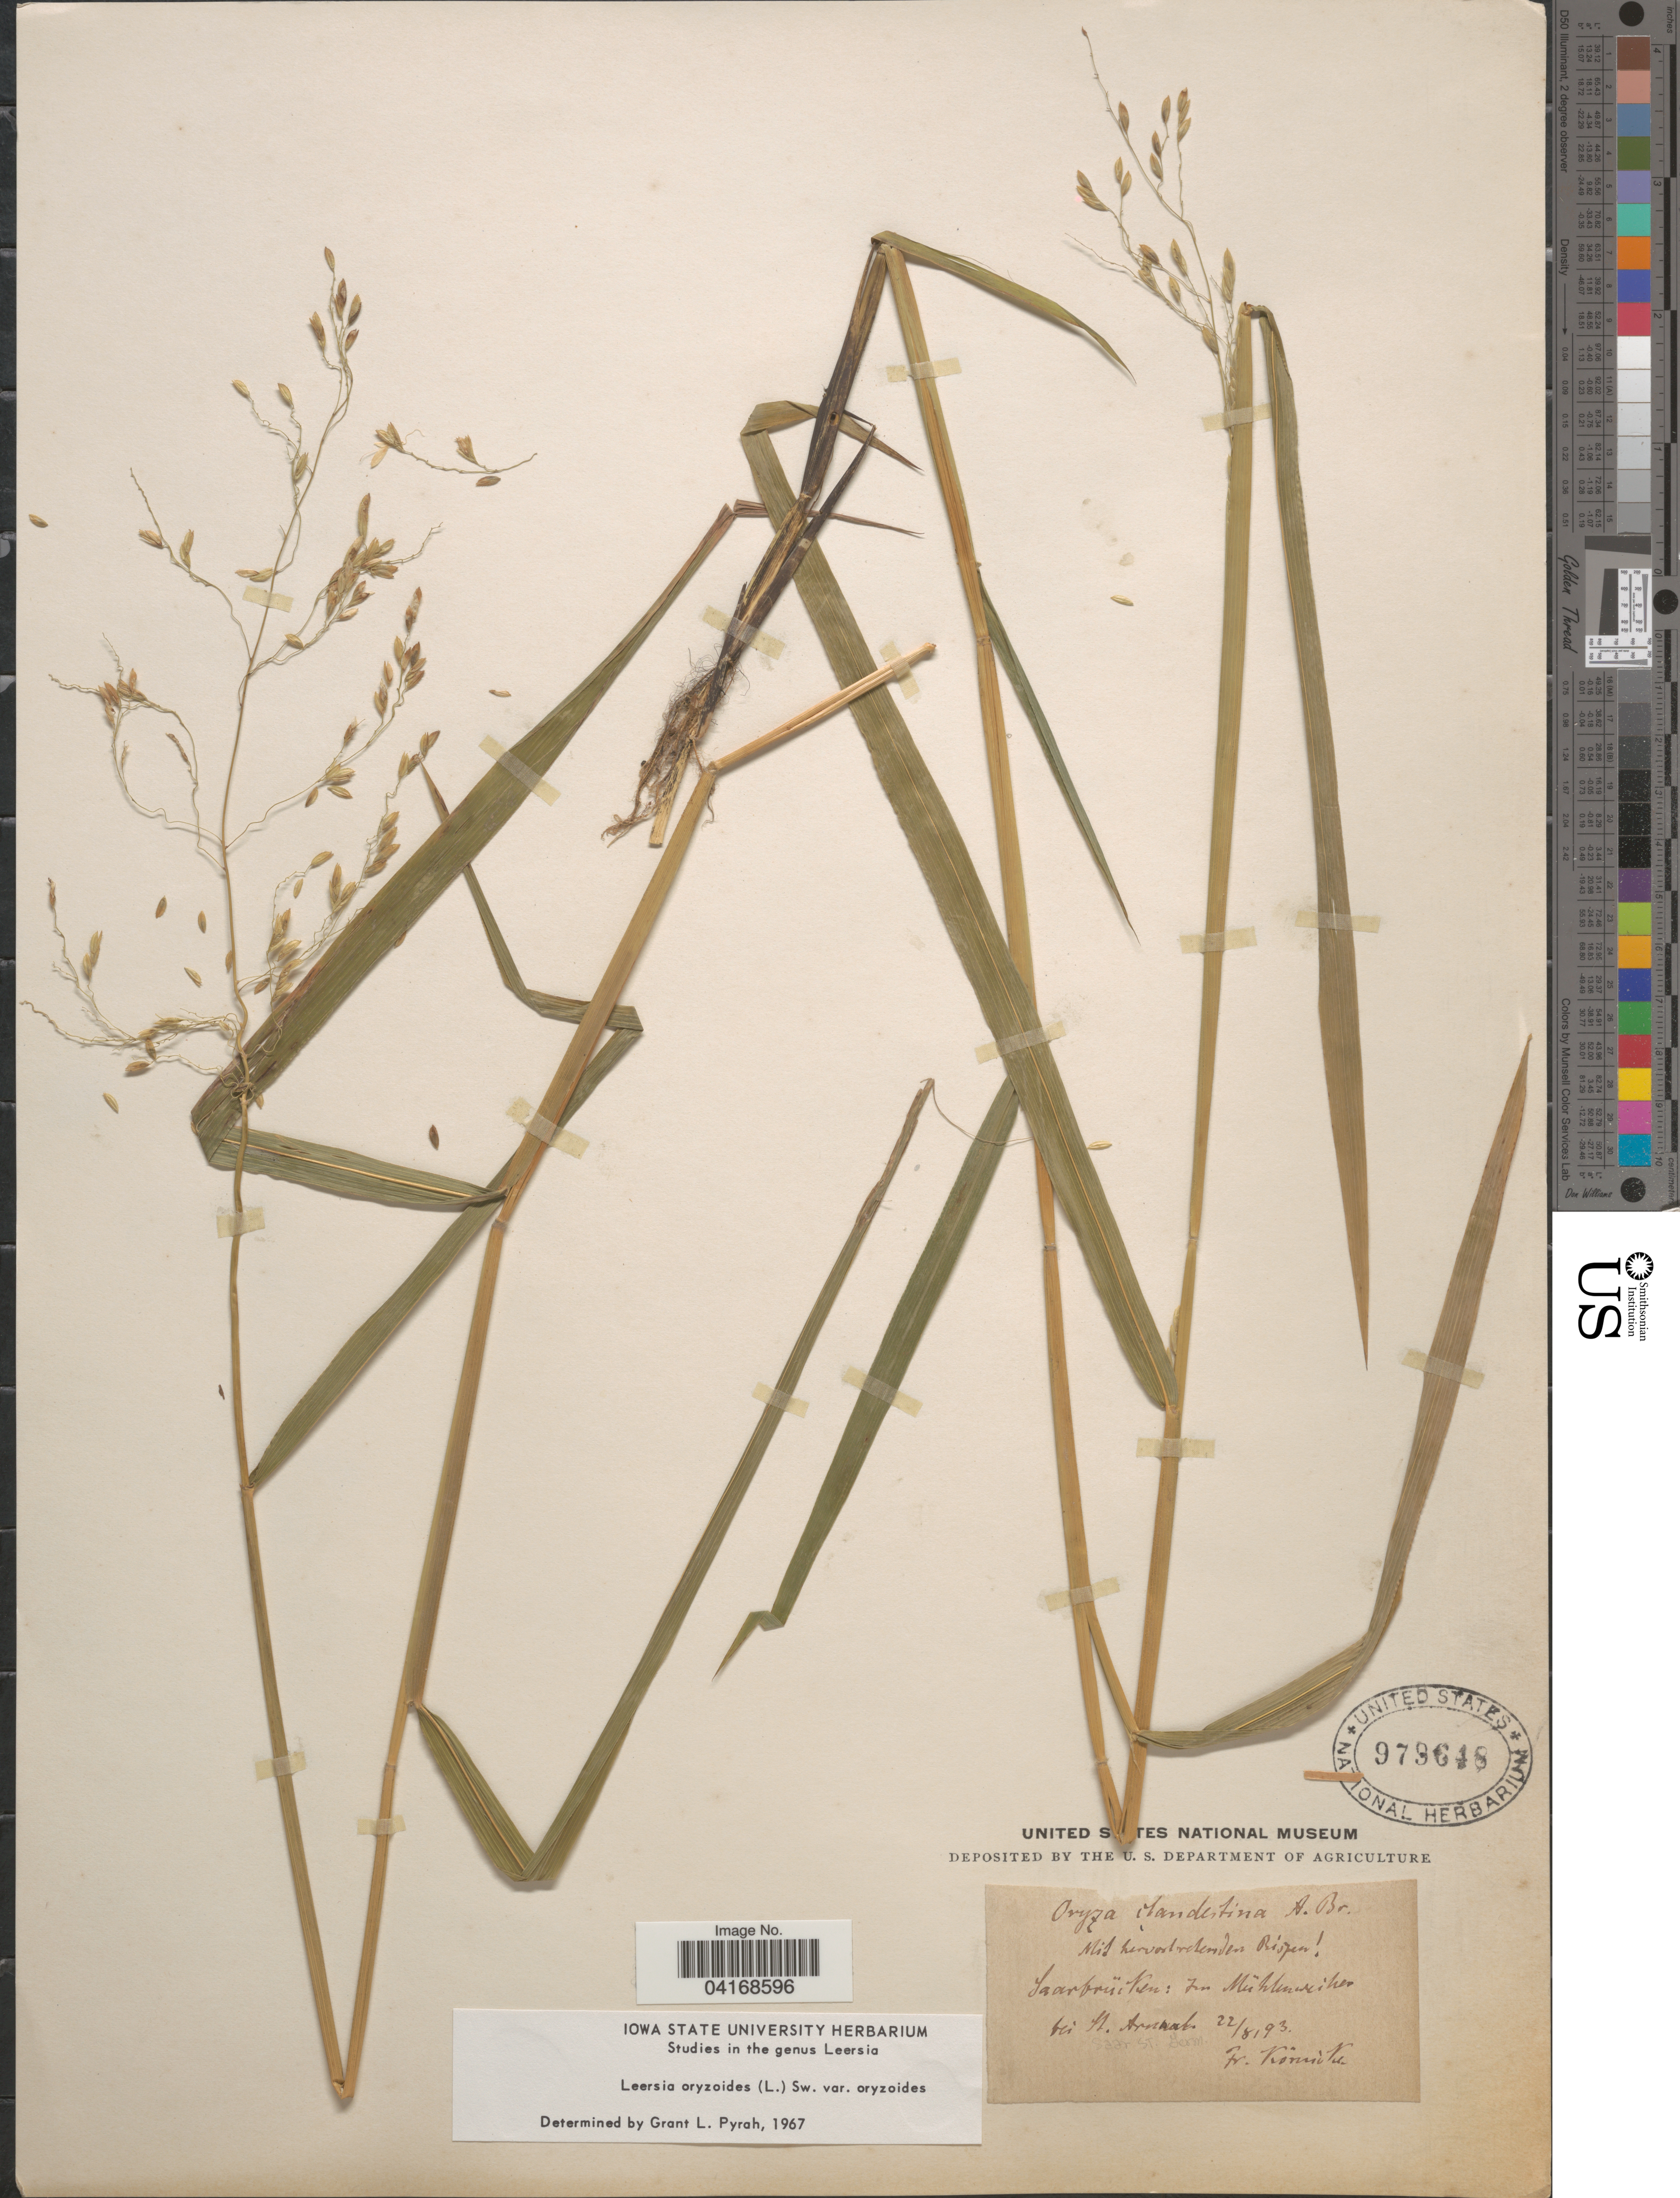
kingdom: Plantae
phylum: Tracheophyta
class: Liliopsida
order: Poales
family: Poaceae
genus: Leersia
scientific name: Leersia oryzoides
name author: (L.) Sw.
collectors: F. A. Körnicke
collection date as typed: Transcribed d/m/y: 22/8/93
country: Germany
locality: Saarbrücken : In Muhlenweiher bei St. Arnaul [interpreted]. Saar St.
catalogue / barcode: US 979648